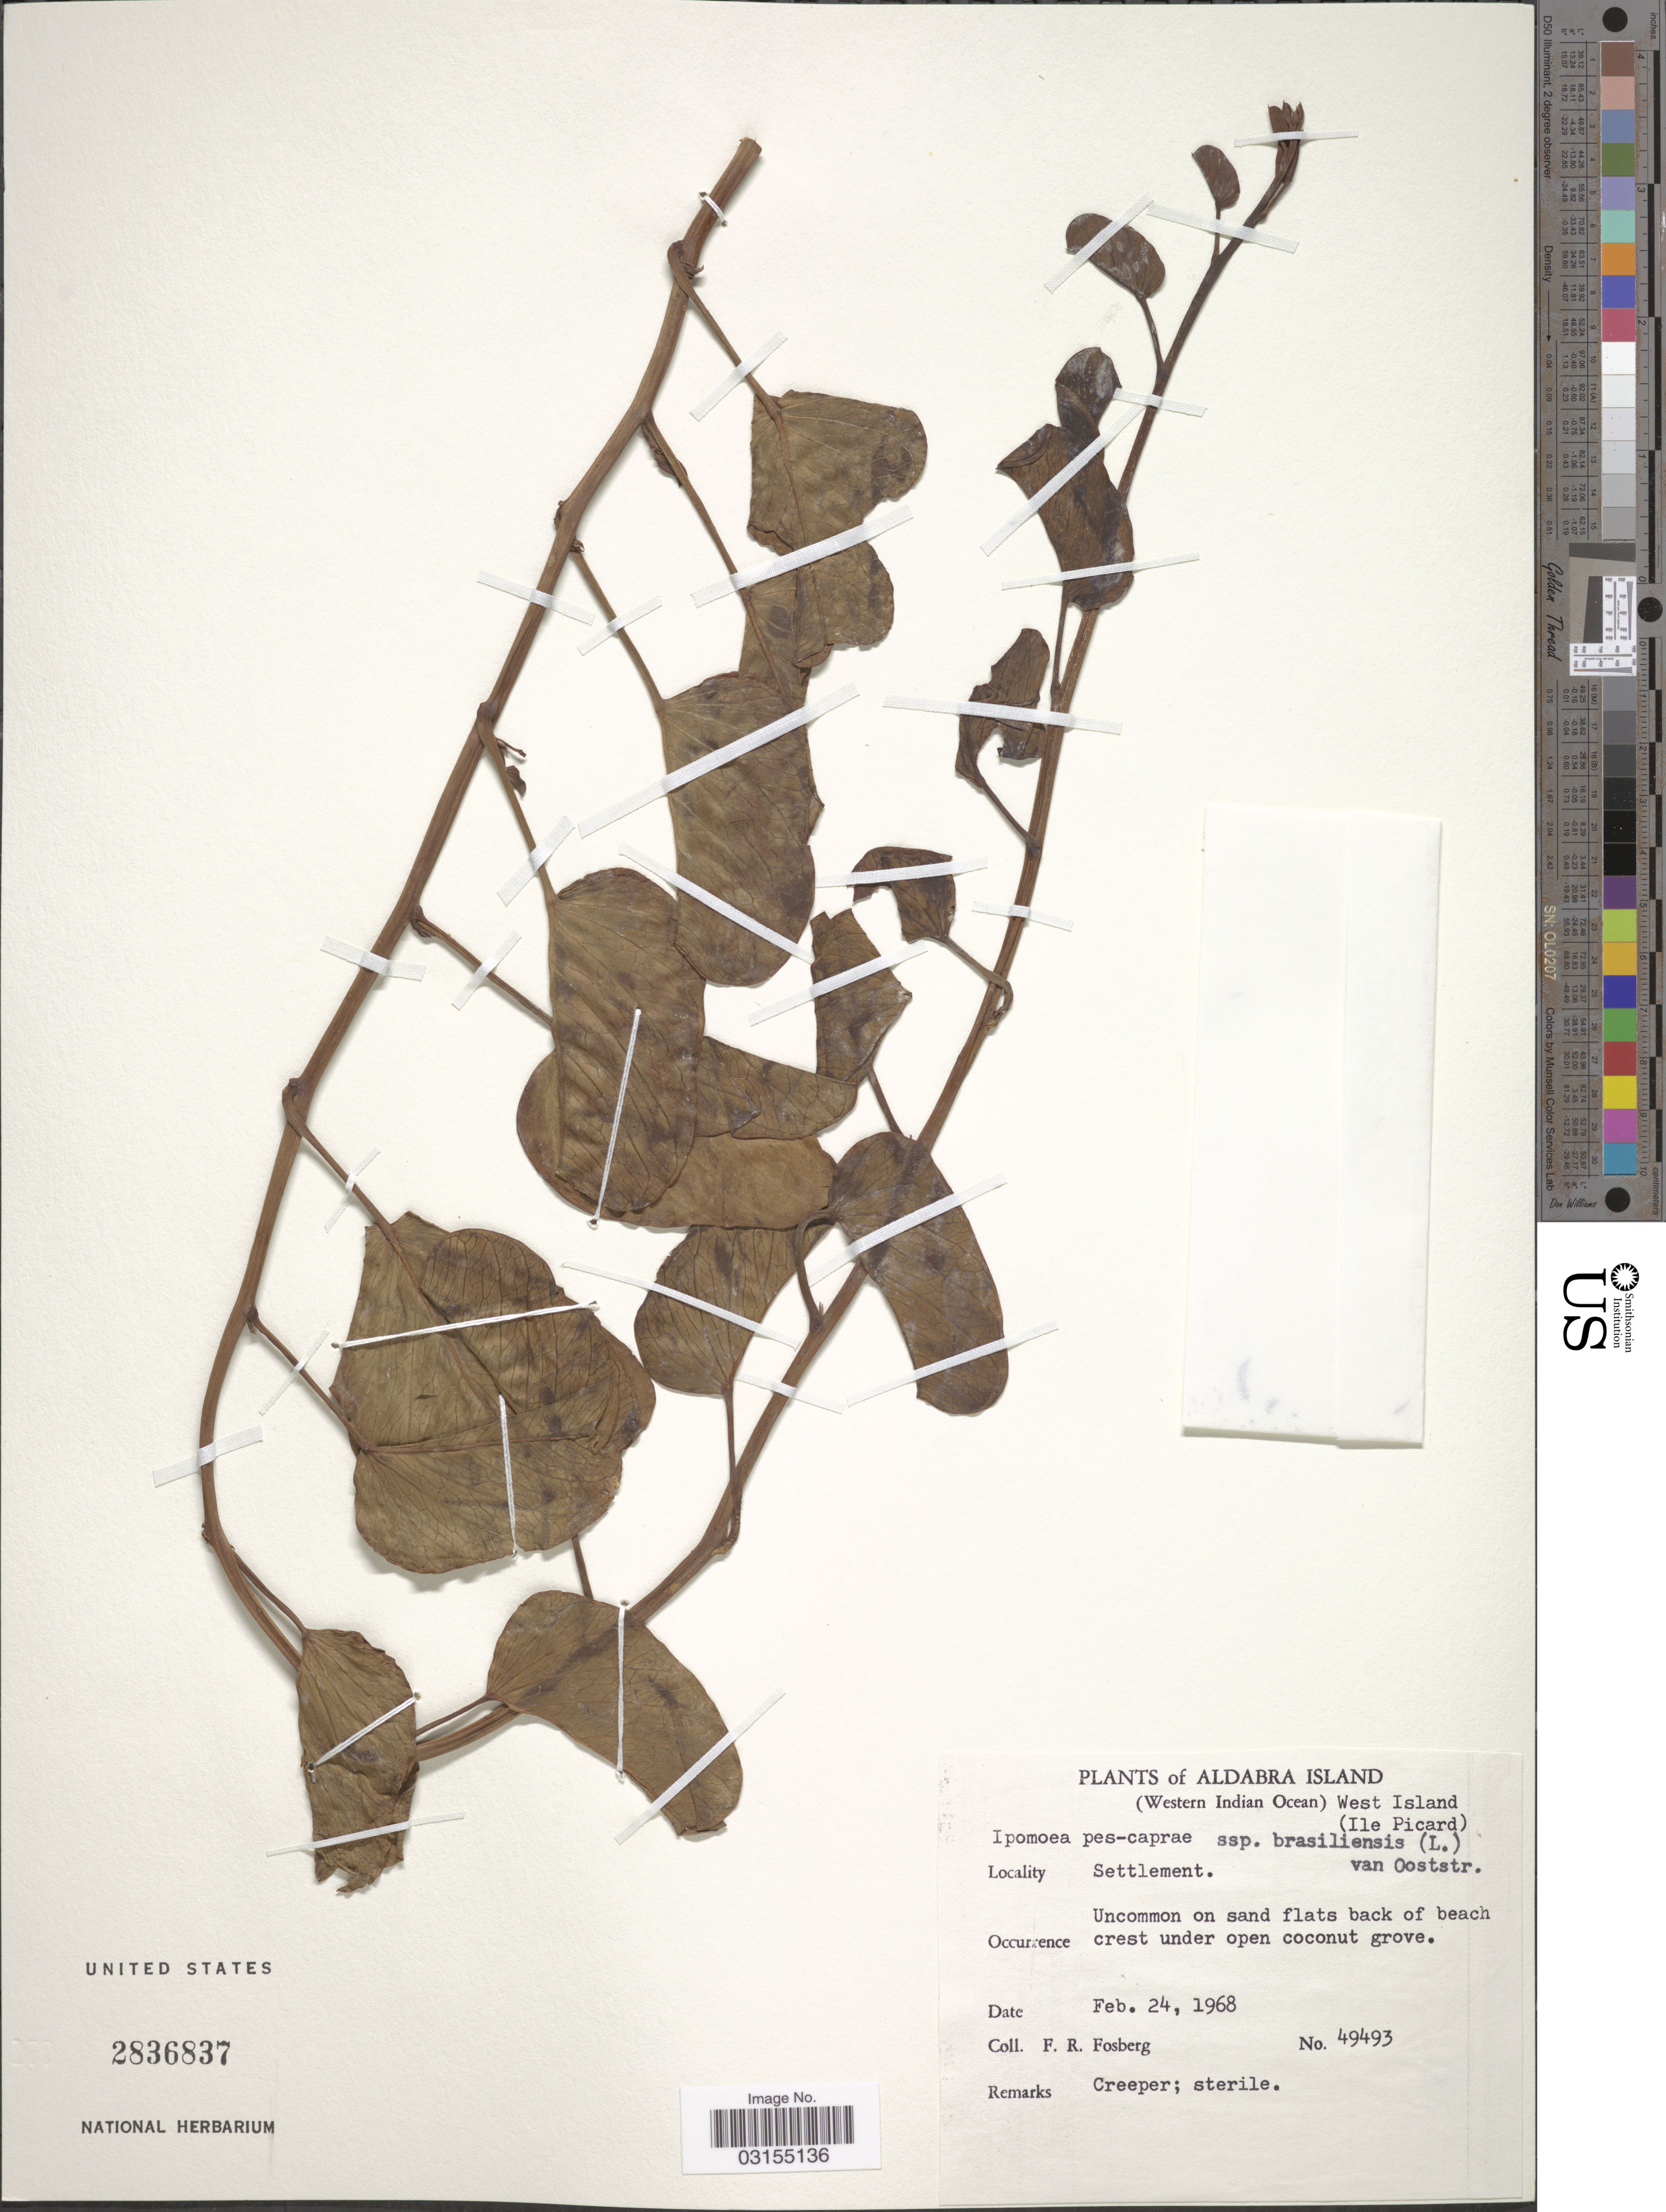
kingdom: Plantae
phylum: Tracheophyta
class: Magnoliopsida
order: Solanales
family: Convolvulaceae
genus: Ipomoea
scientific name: Ipomoea pes-caprae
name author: (L.) R. Br.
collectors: F. R. Fosberg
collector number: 49493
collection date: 1968-02-24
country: Seychelles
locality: Aldabra Island (Western Indian Ocean), West Island (Ile Picard), Settlement.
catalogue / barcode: US 2836837